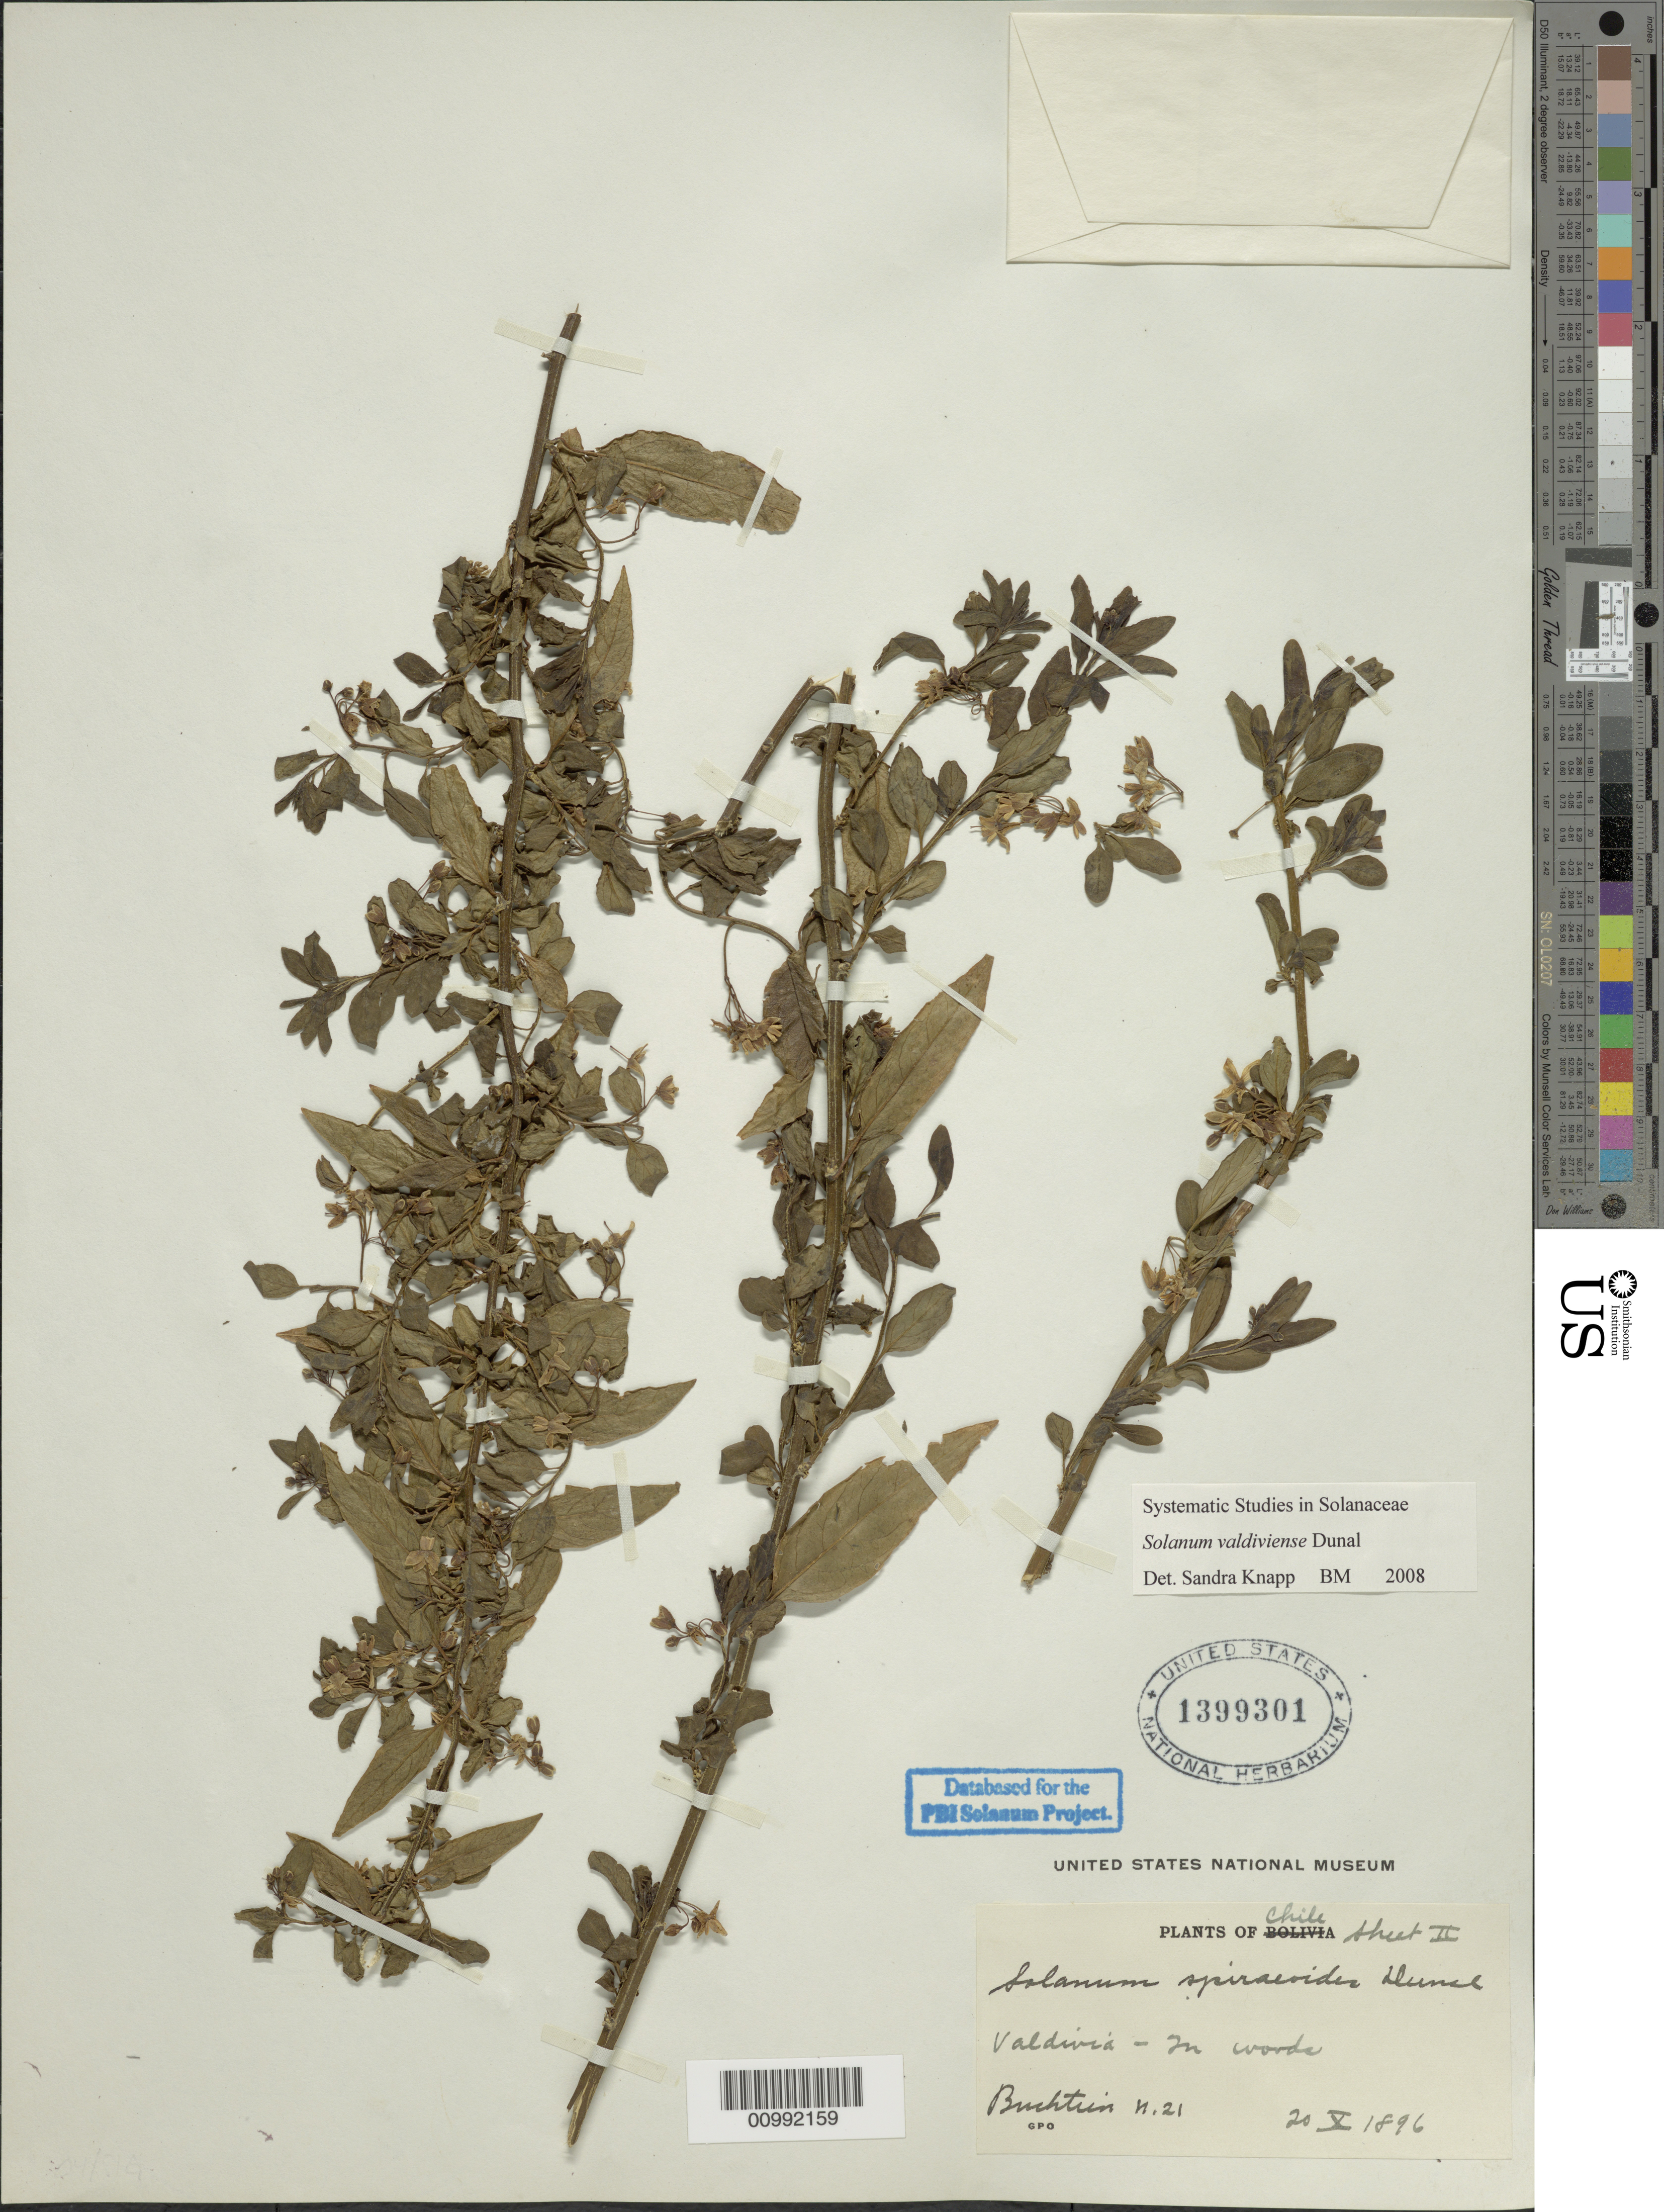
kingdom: Plantae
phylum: Tracheophyta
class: Magnoliopsida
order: Solanales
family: Solanaceae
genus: Solanum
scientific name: Solanum valdiviense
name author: Dunal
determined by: Knapp, S. D.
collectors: O. Buchtien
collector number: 21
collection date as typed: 20 Sep 1904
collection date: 1904-09-20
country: Chile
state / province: Los Lagos (X)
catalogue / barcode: US 1399301